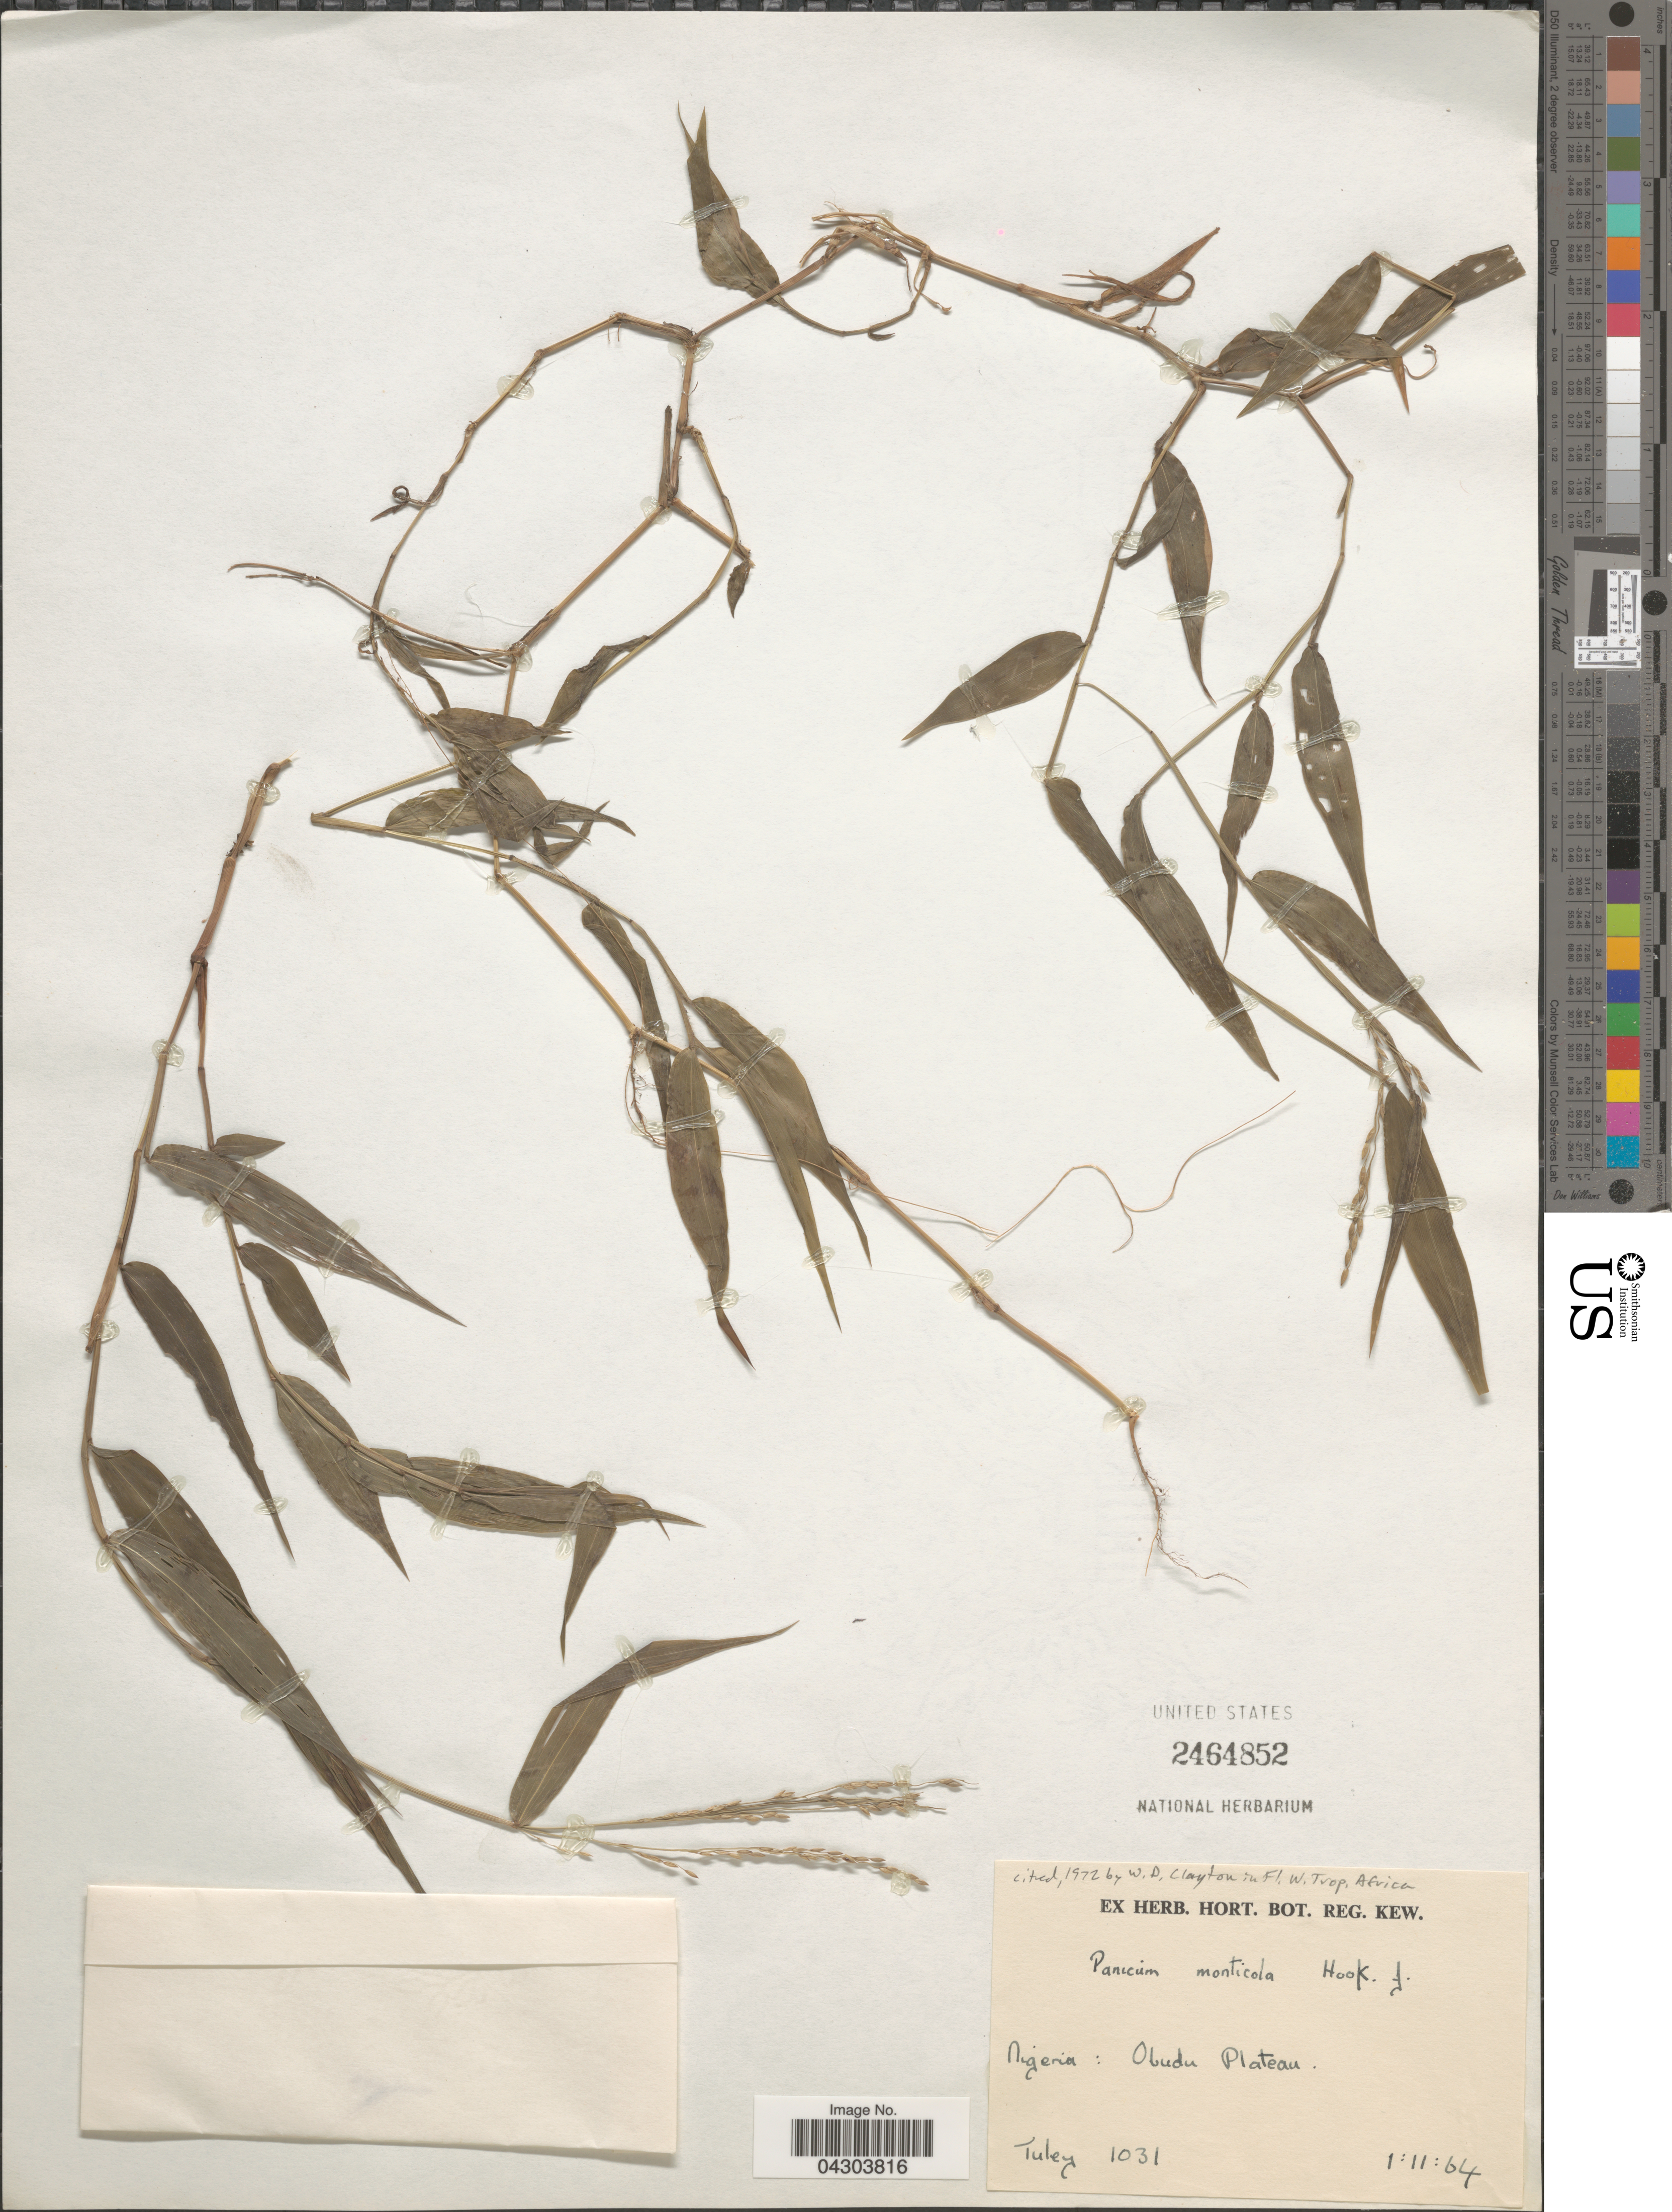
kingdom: Plantae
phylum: Tracheophyta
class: Liliopsida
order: Poales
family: Poaceae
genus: Panicum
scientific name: Panicum monticola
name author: Hillebr.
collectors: -. Tuley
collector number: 1031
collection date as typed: Transcribed d/m/y: 1/11/64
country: Nigeria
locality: Obudu Plateau.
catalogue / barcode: US 2464852